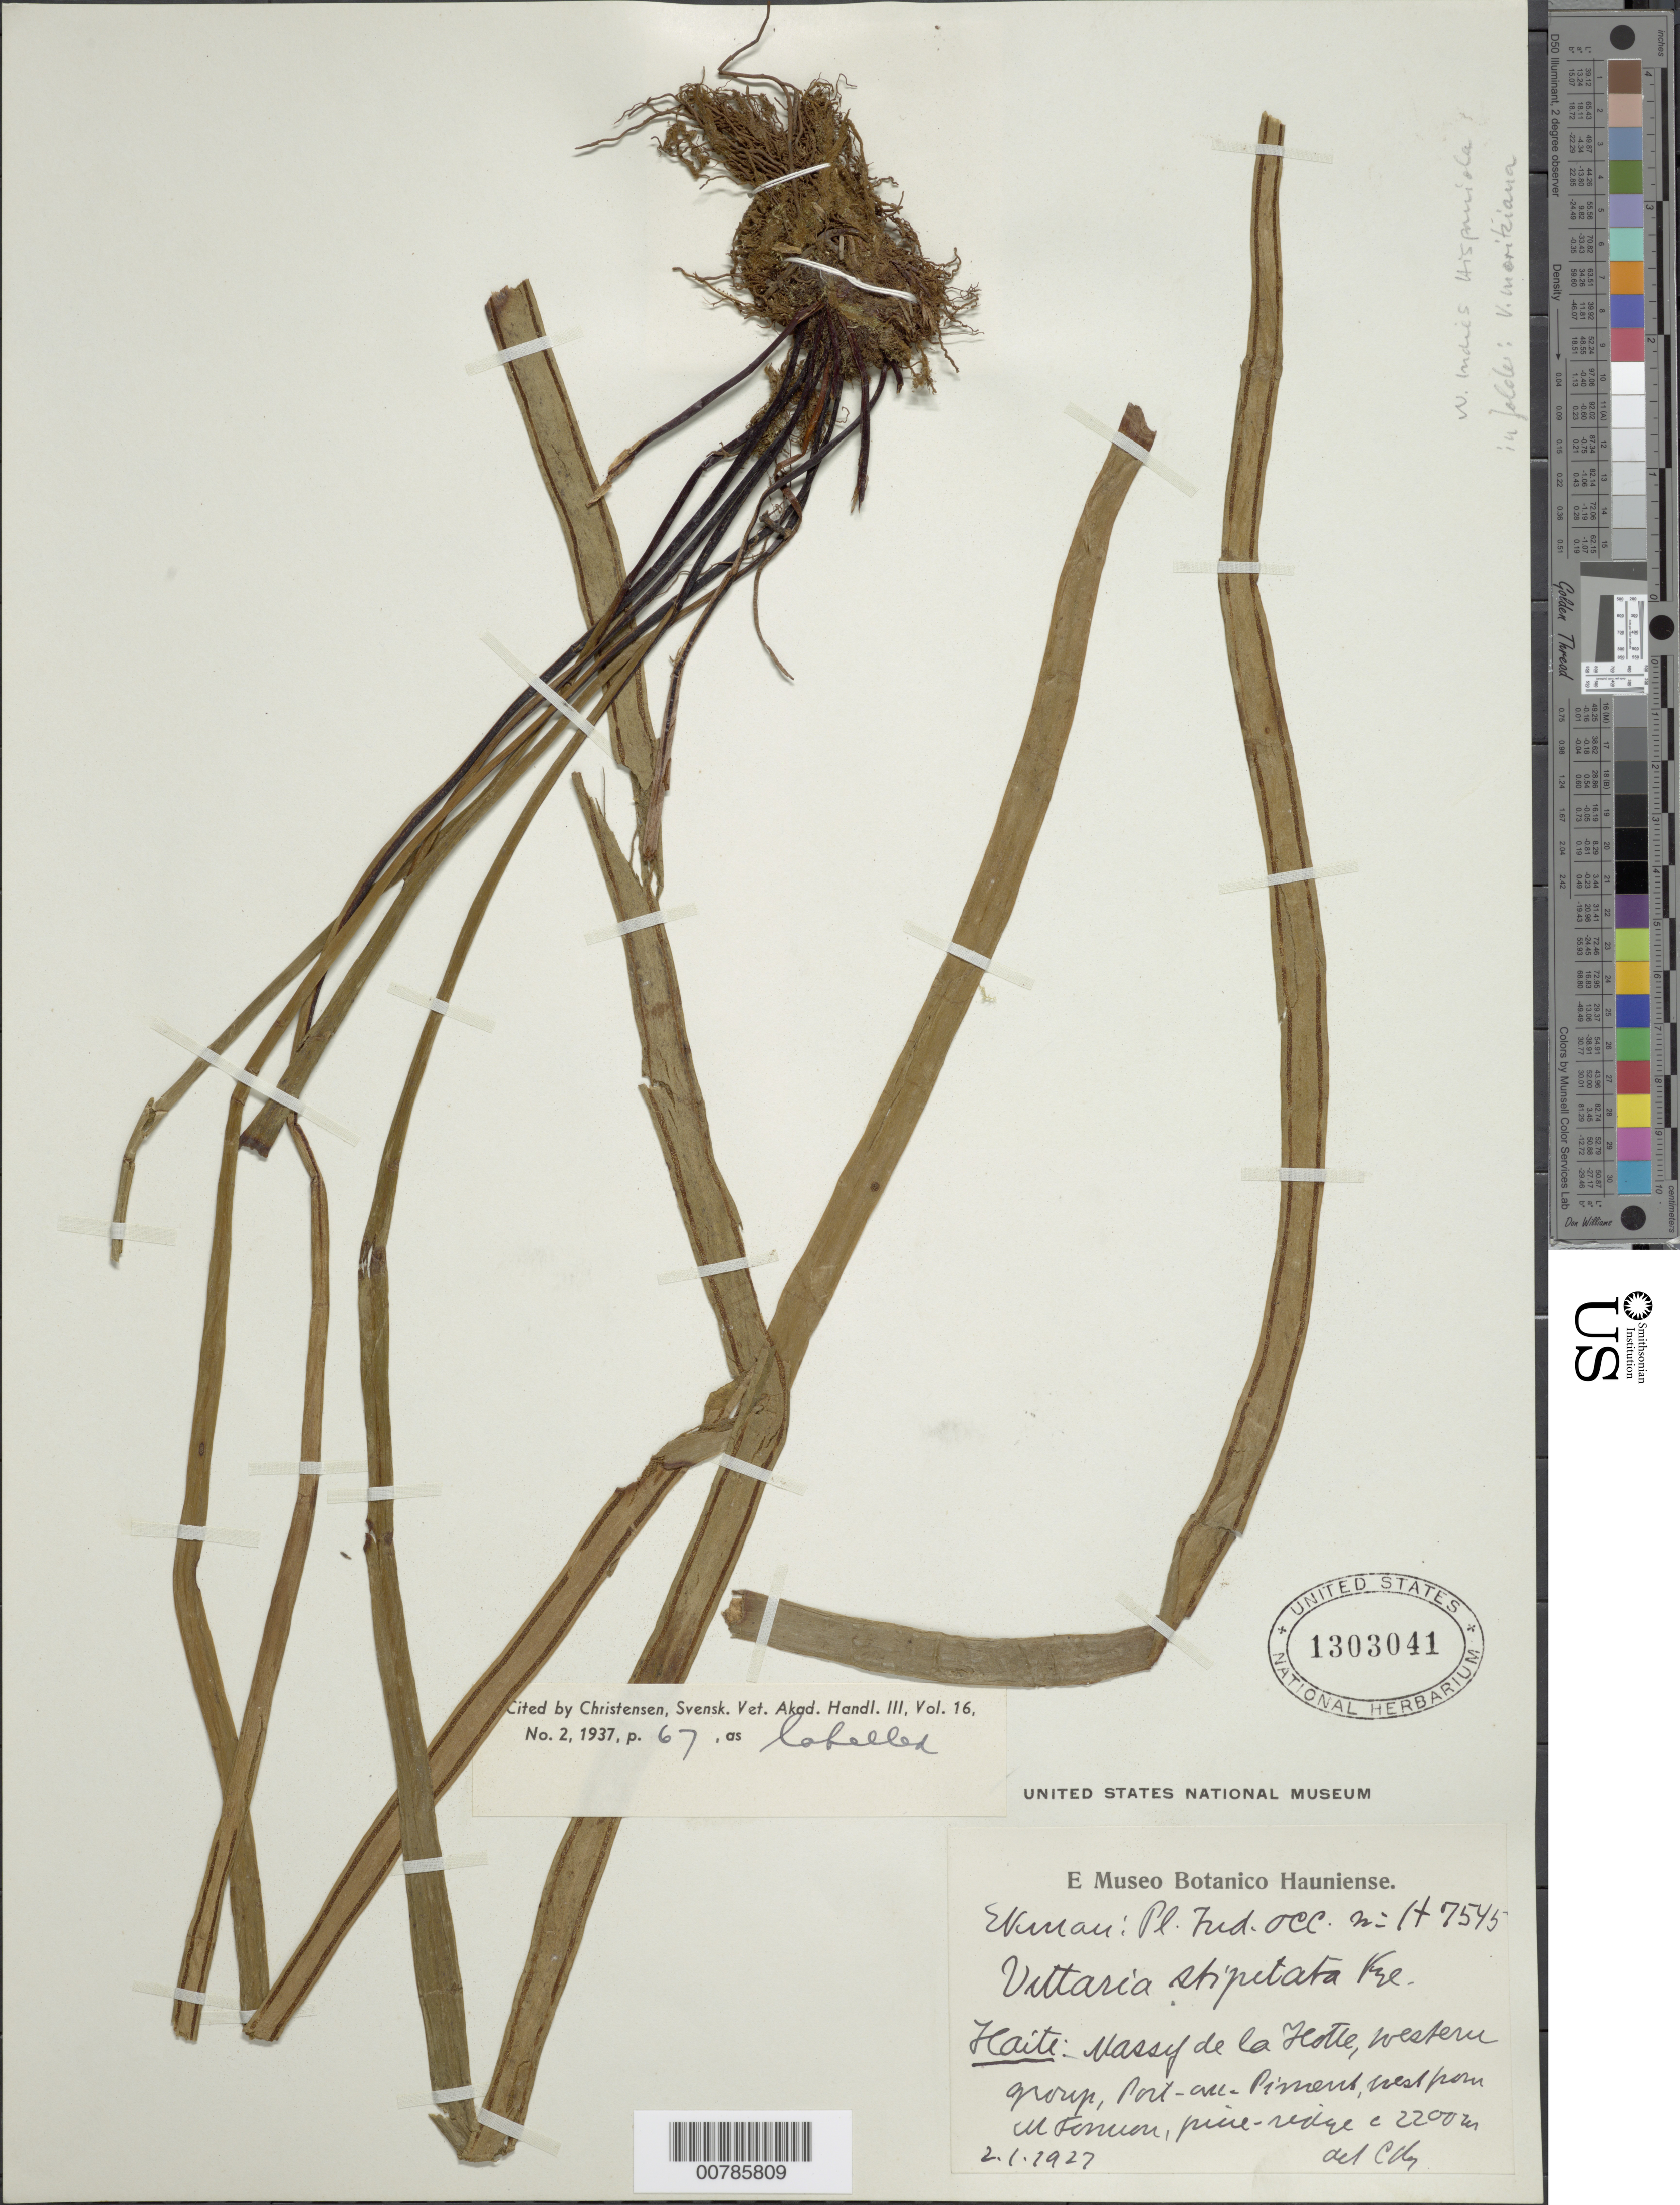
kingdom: Plantae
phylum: Tracheophyta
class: Polypodiopsida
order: Polypodiales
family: Pteridaceae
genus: Radiovittaria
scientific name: Radiovittaria moritziana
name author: (Mett.) E.H. Crane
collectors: E. L. Ekman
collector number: H 7545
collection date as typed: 02 Jan 1927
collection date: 1927-01-02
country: Haiti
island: Hispaniola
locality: Massif de la Hotte, western group, Port-au-Piment, West from M. Formon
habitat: Pine ridge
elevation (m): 2200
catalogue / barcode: US 1303041